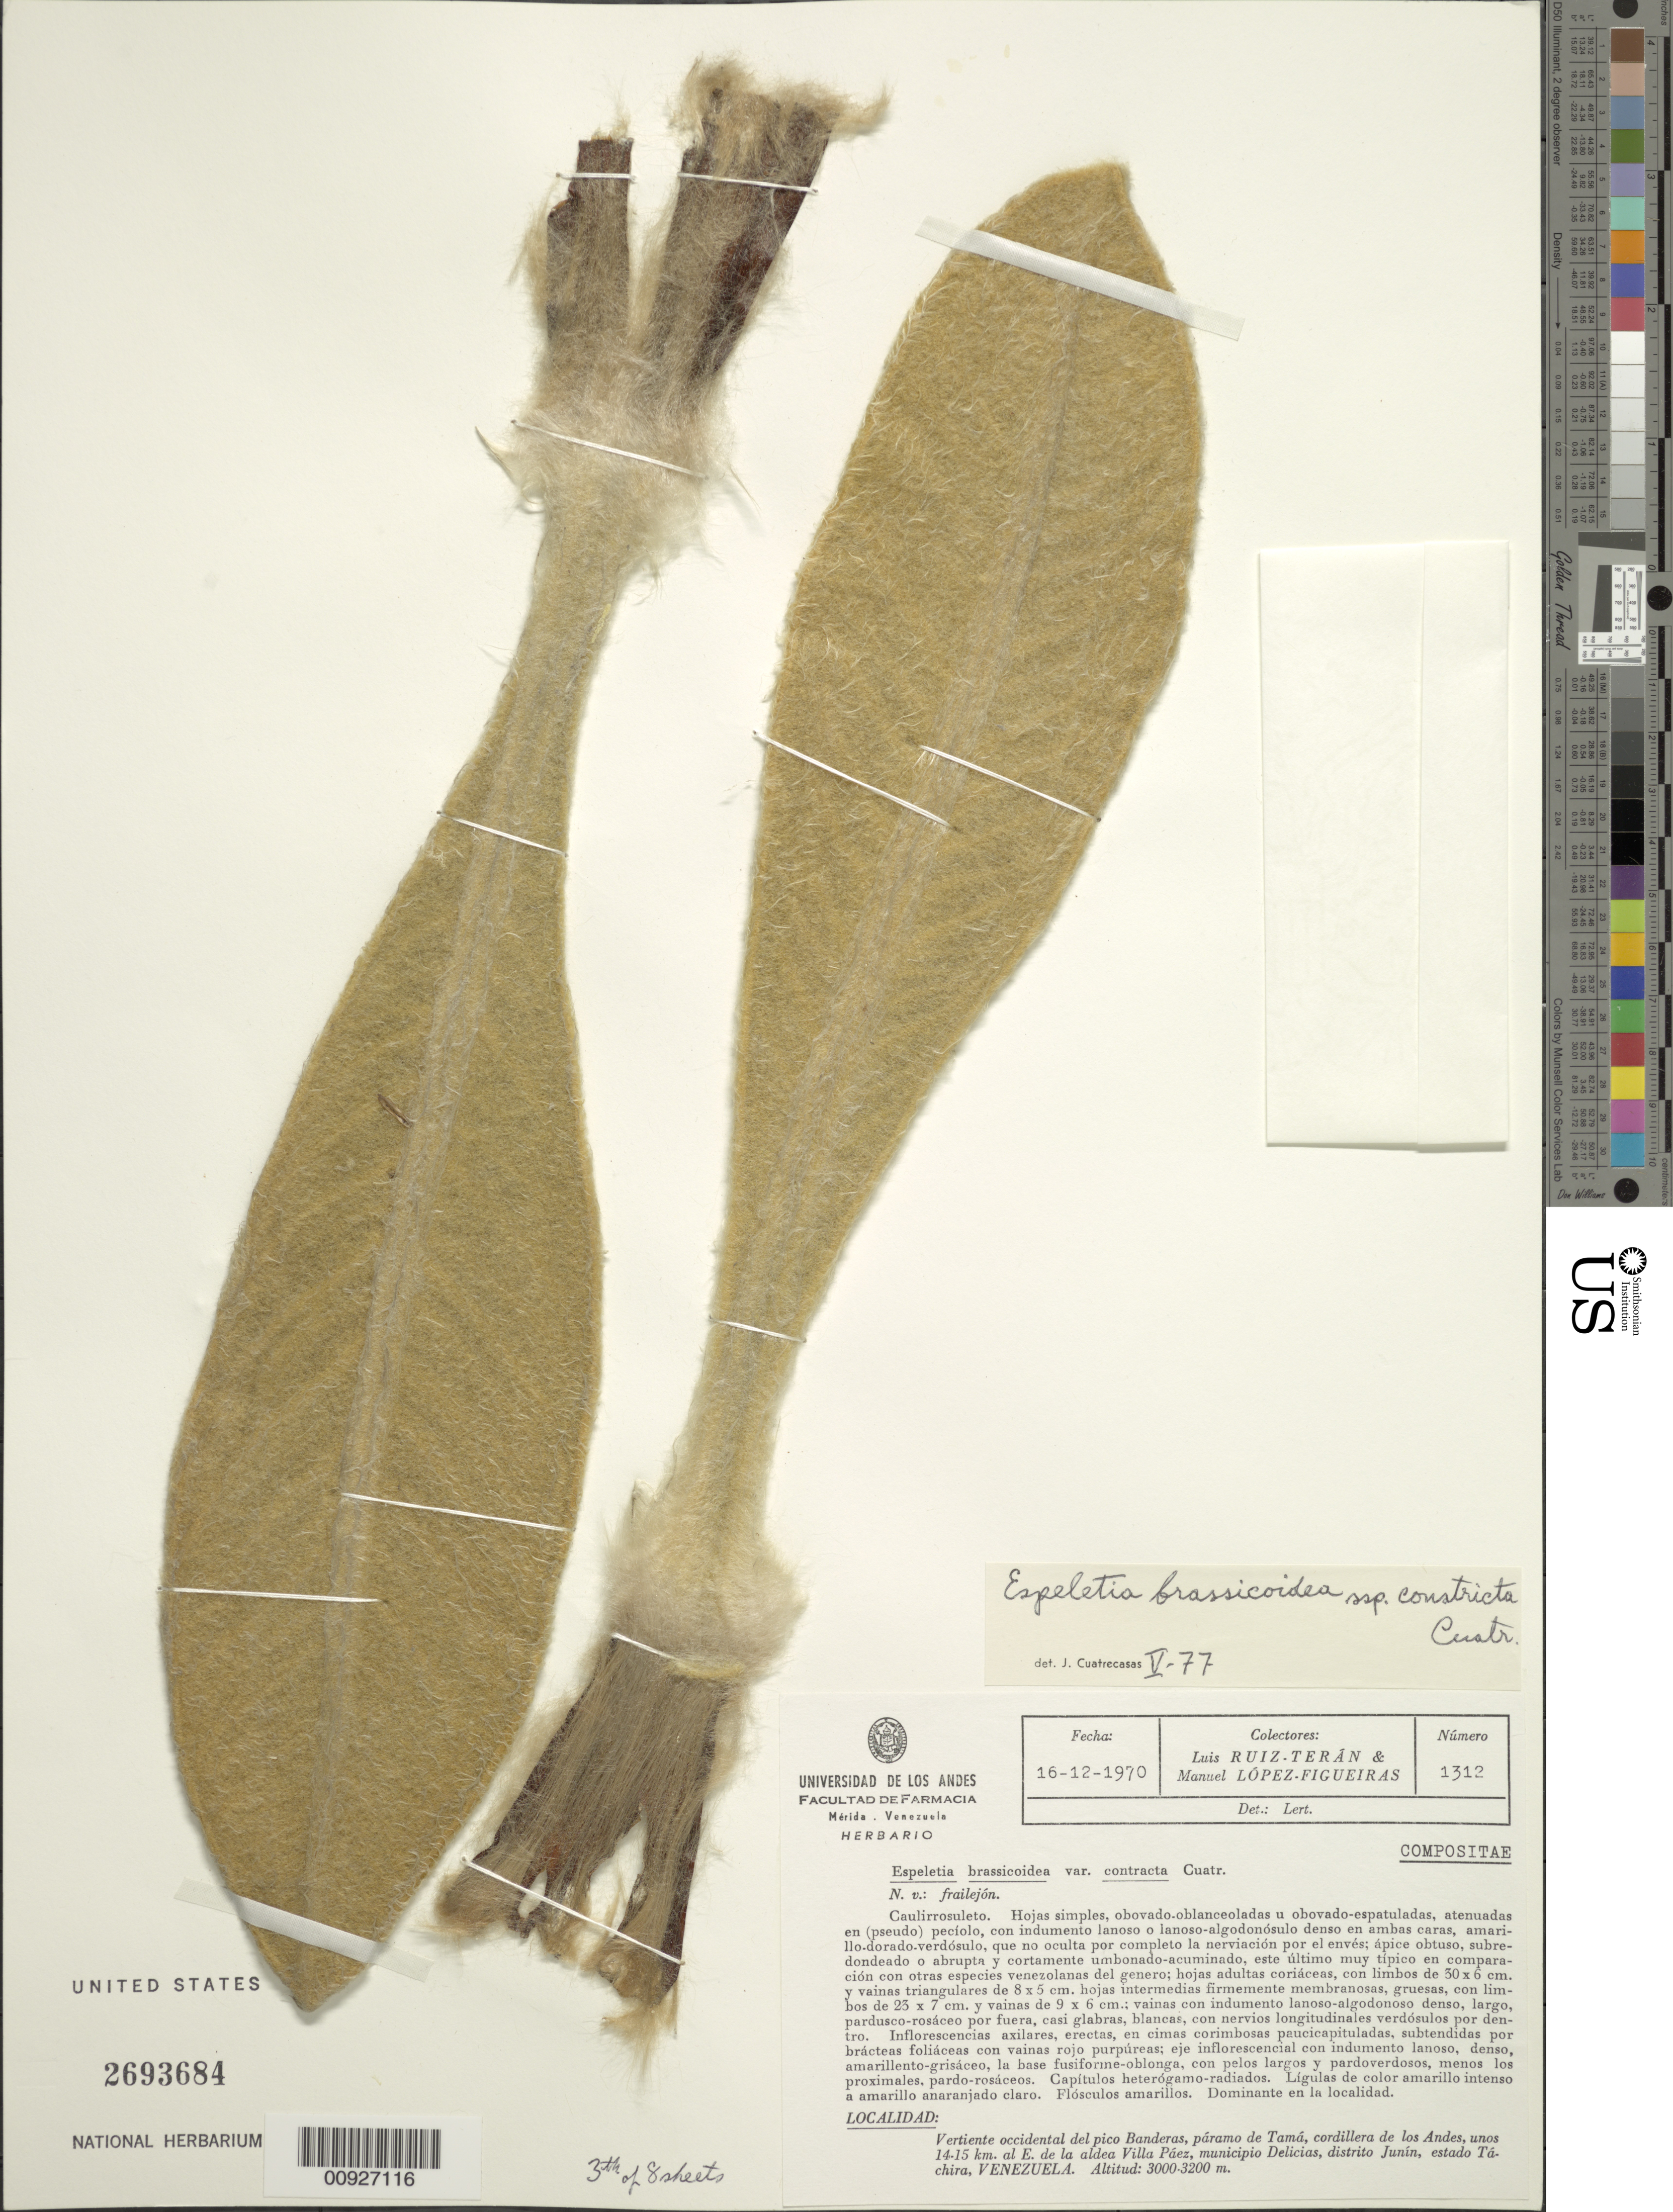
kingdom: Plantae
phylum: Tracheophyta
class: Magnoliopsida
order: Asterales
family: Asteraceae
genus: Espeletia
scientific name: Espeletia brassicoidea f. constricta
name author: Cuatrec.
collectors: L. E. Ruíz-Terán & M. López Figueiras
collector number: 1312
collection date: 1970-12-16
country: Venezuela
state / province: Táchira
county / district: Junín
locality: P. de Tamá. Vertiente occidental del pico Banderas, páramo de Tamá, cordillera de los Andes, unos 14-15 km. al E de la Aldea Villa Páez, municipio Delicias.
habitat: Dominante en la localidad.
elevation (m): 3000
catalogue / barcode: US 2693684